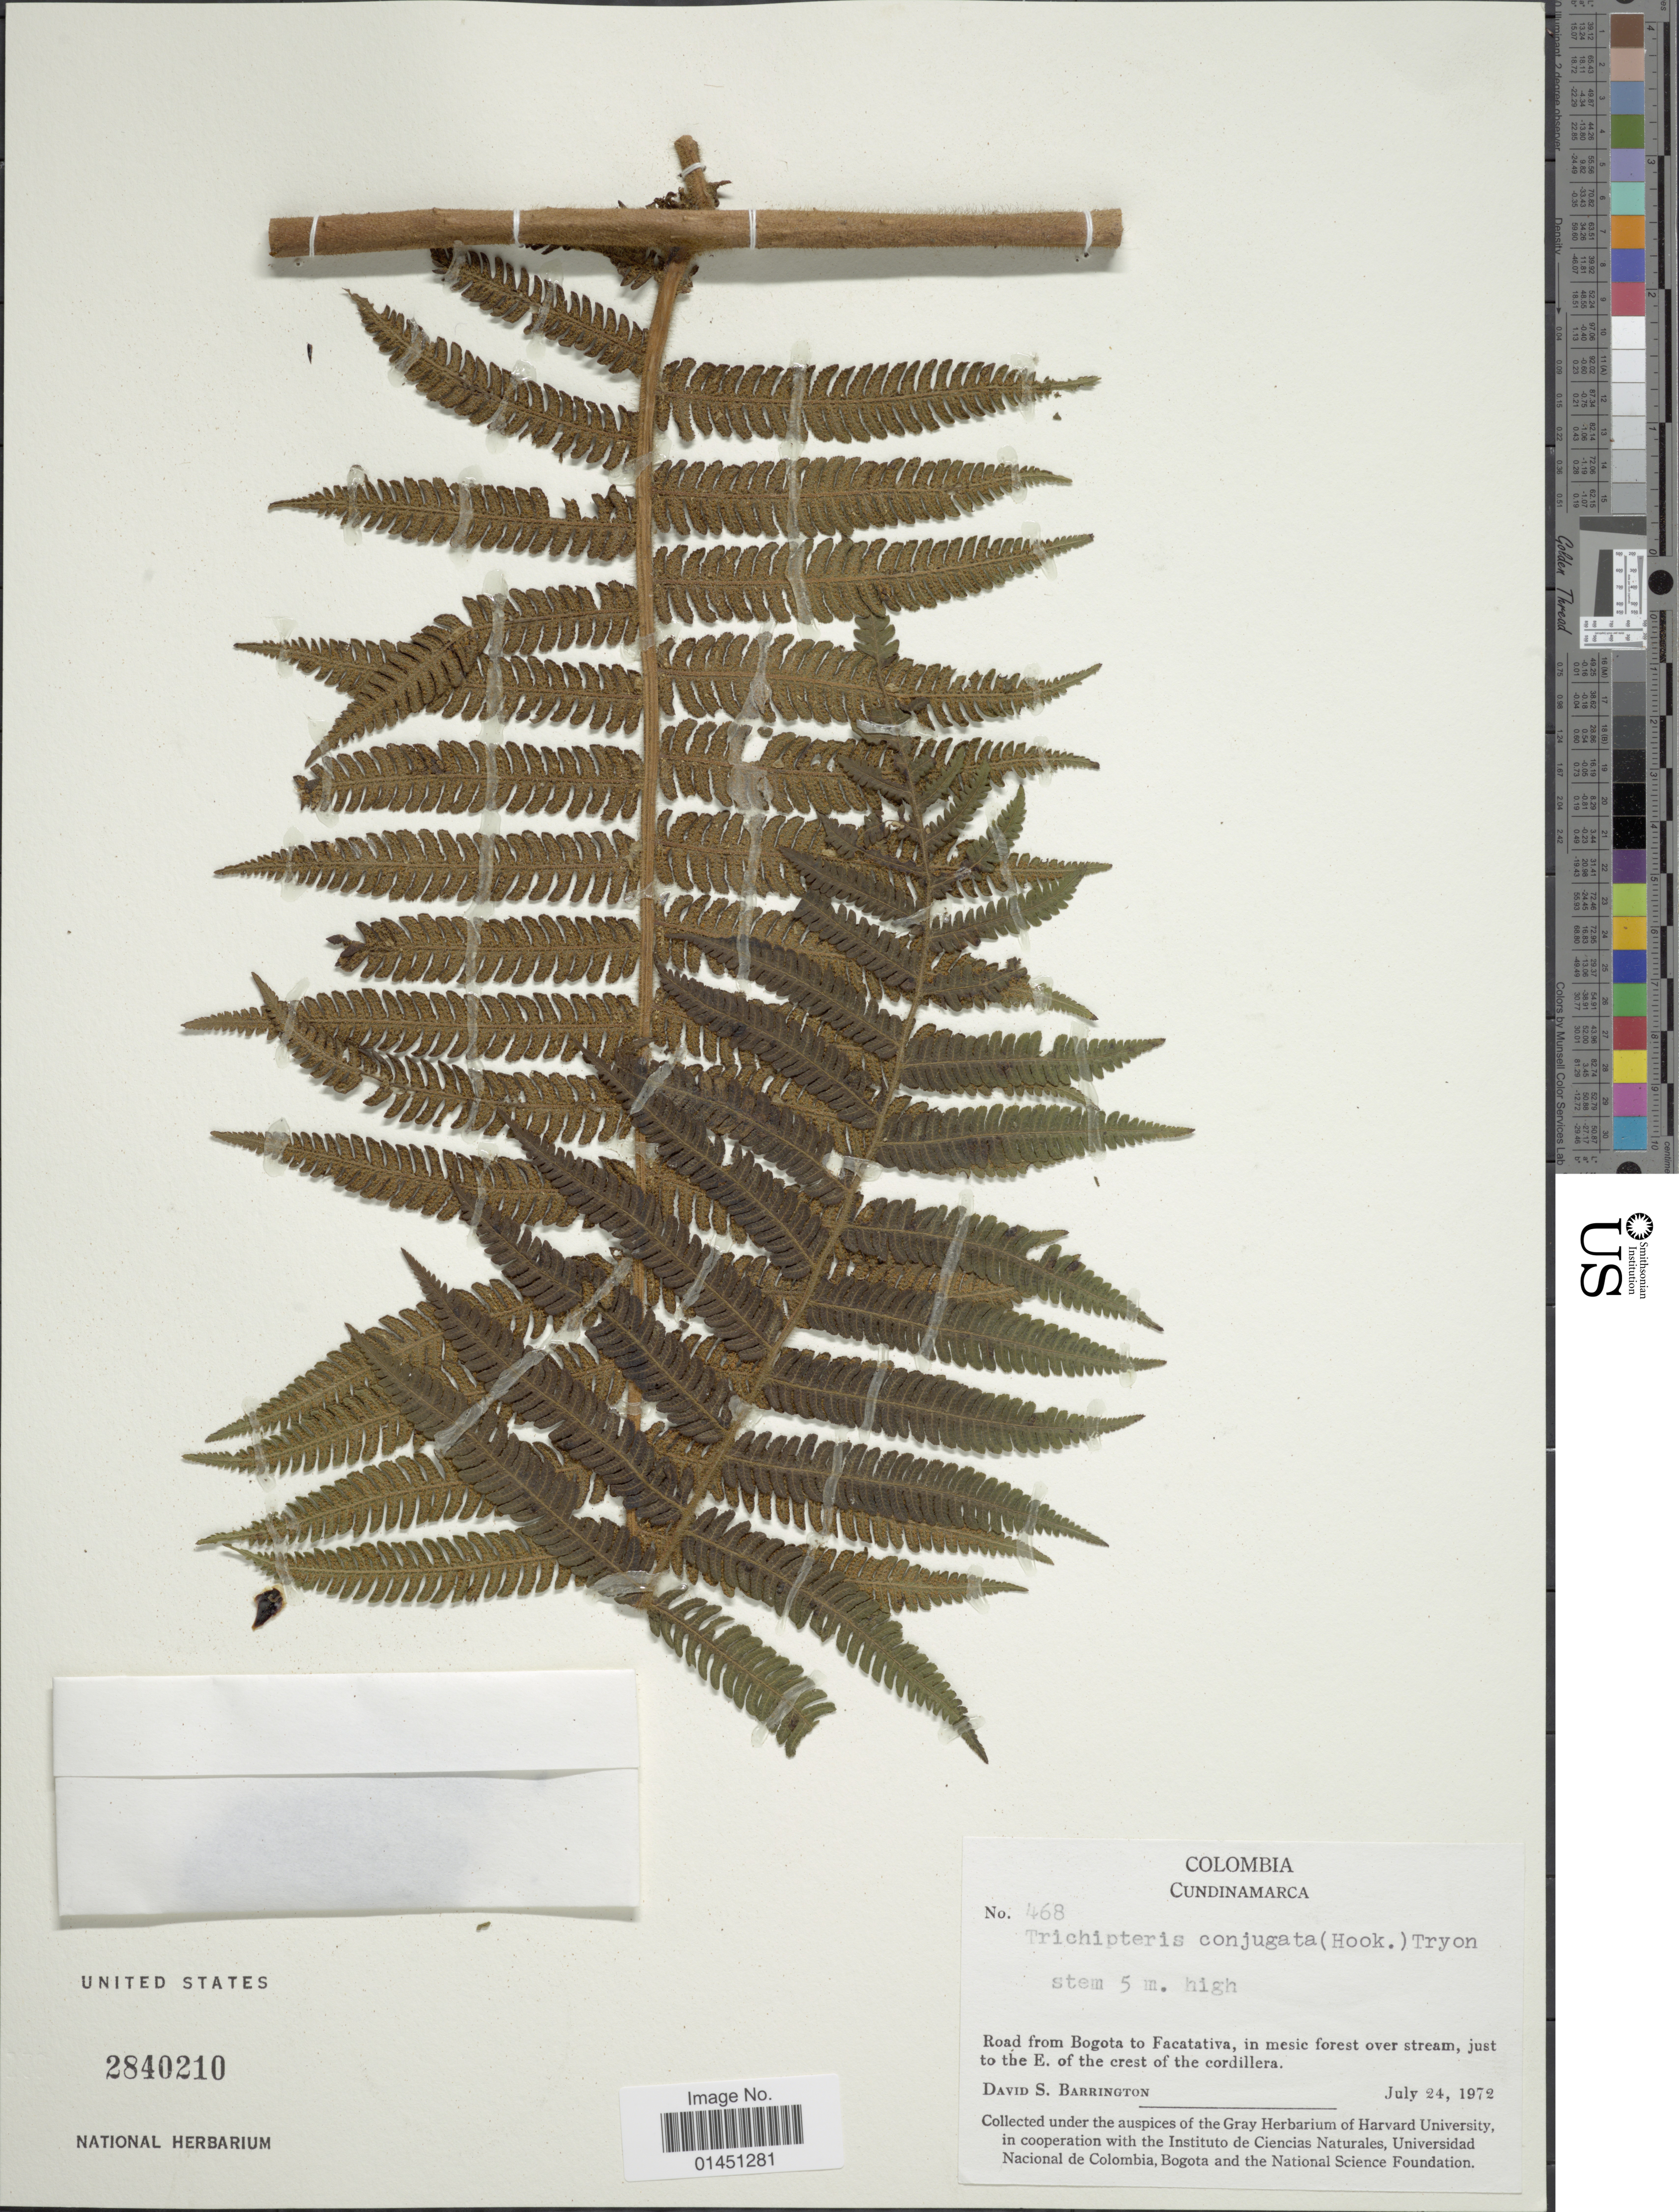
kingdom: Plantae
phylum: Tracheophyta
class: Polypodiopsida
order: Cyatheales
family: Cyatheaceae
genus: Cyathea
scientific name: Cyathea conjugata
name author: (Hook.) Domin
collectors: D. S. Barrington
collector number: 468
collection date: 1972-07-24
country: Colombia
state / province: Cundinamarca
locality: Road from Bogota to Facatativa, in mesic forest over stream, just to the E. of the crest of the cordillera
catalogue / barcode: US 2840210